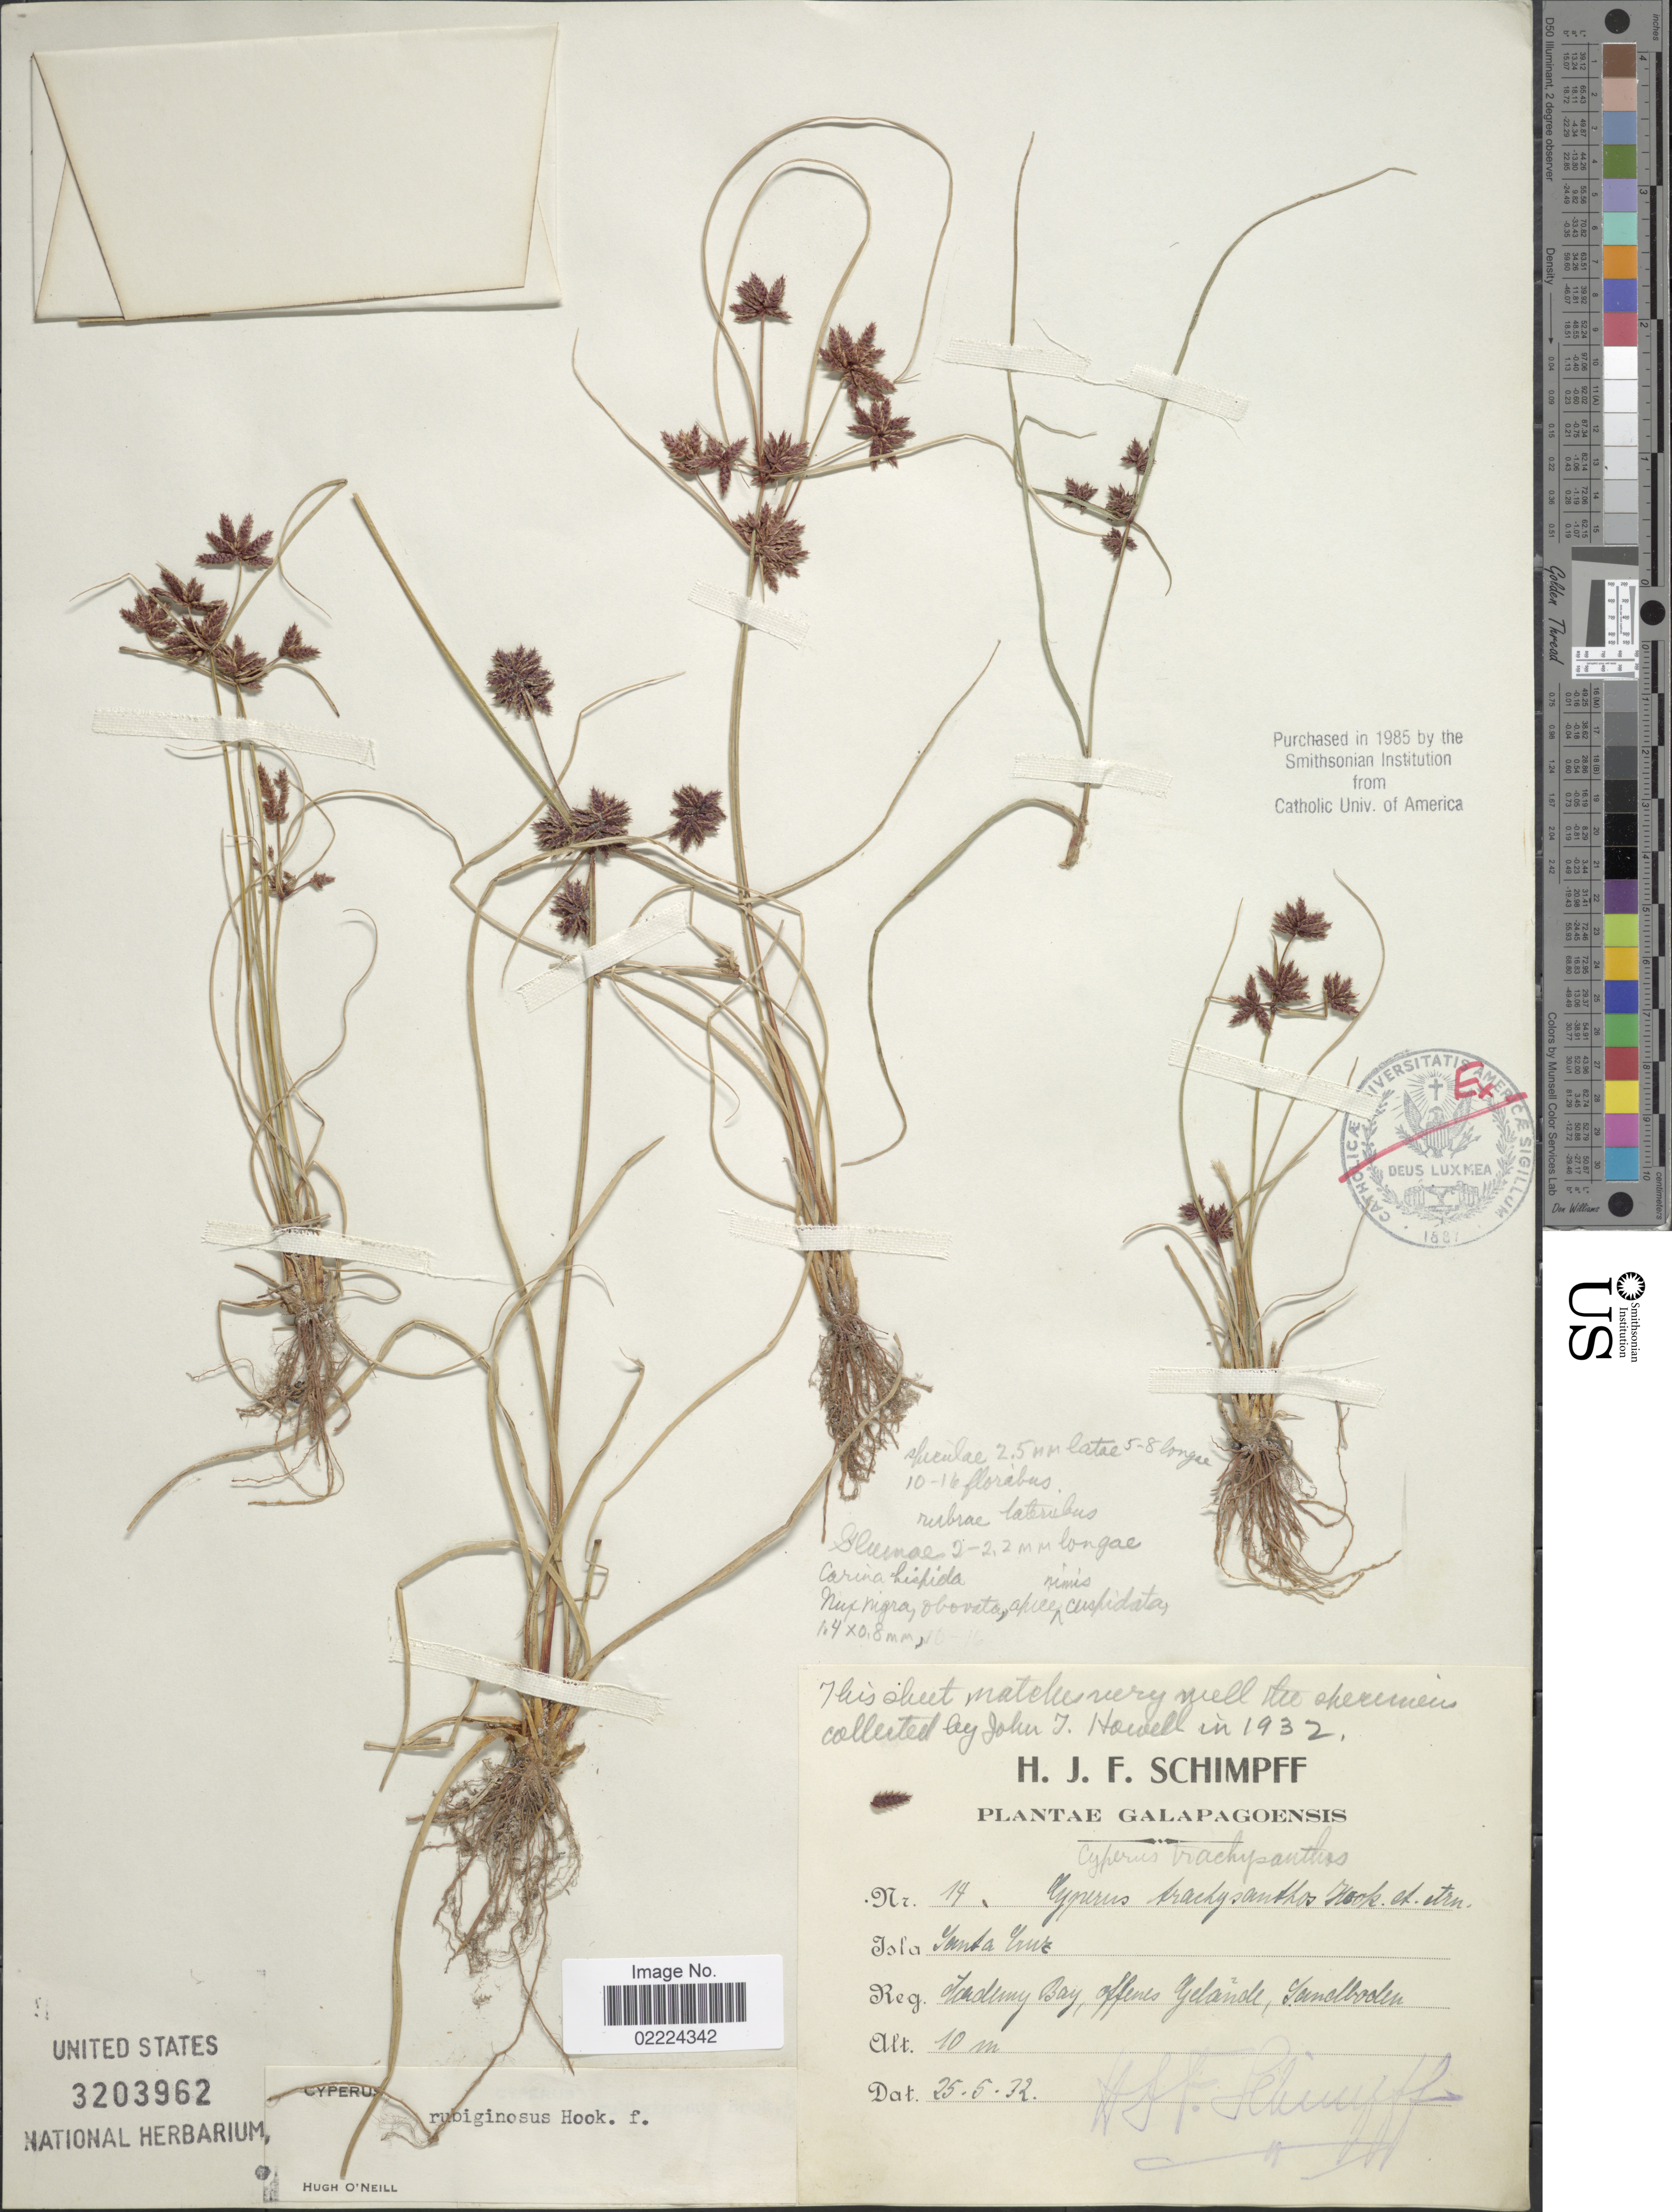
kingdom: Plantae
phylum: Tracheophyta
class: Liliopsida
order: Poales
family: Cyperaceae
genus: Cyperus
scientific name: Cyperus rubiginosus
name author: Hook. f.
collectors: H. Schimpff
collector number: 14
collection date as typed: Transcribed d/m/y: 25/5/32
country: Ecuador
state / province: Colón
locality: Galapagoensis, Isla. Santa Cruz, Academy Bay, offenes Gelande, Sandboden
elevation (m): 10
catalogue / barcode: US 3203962